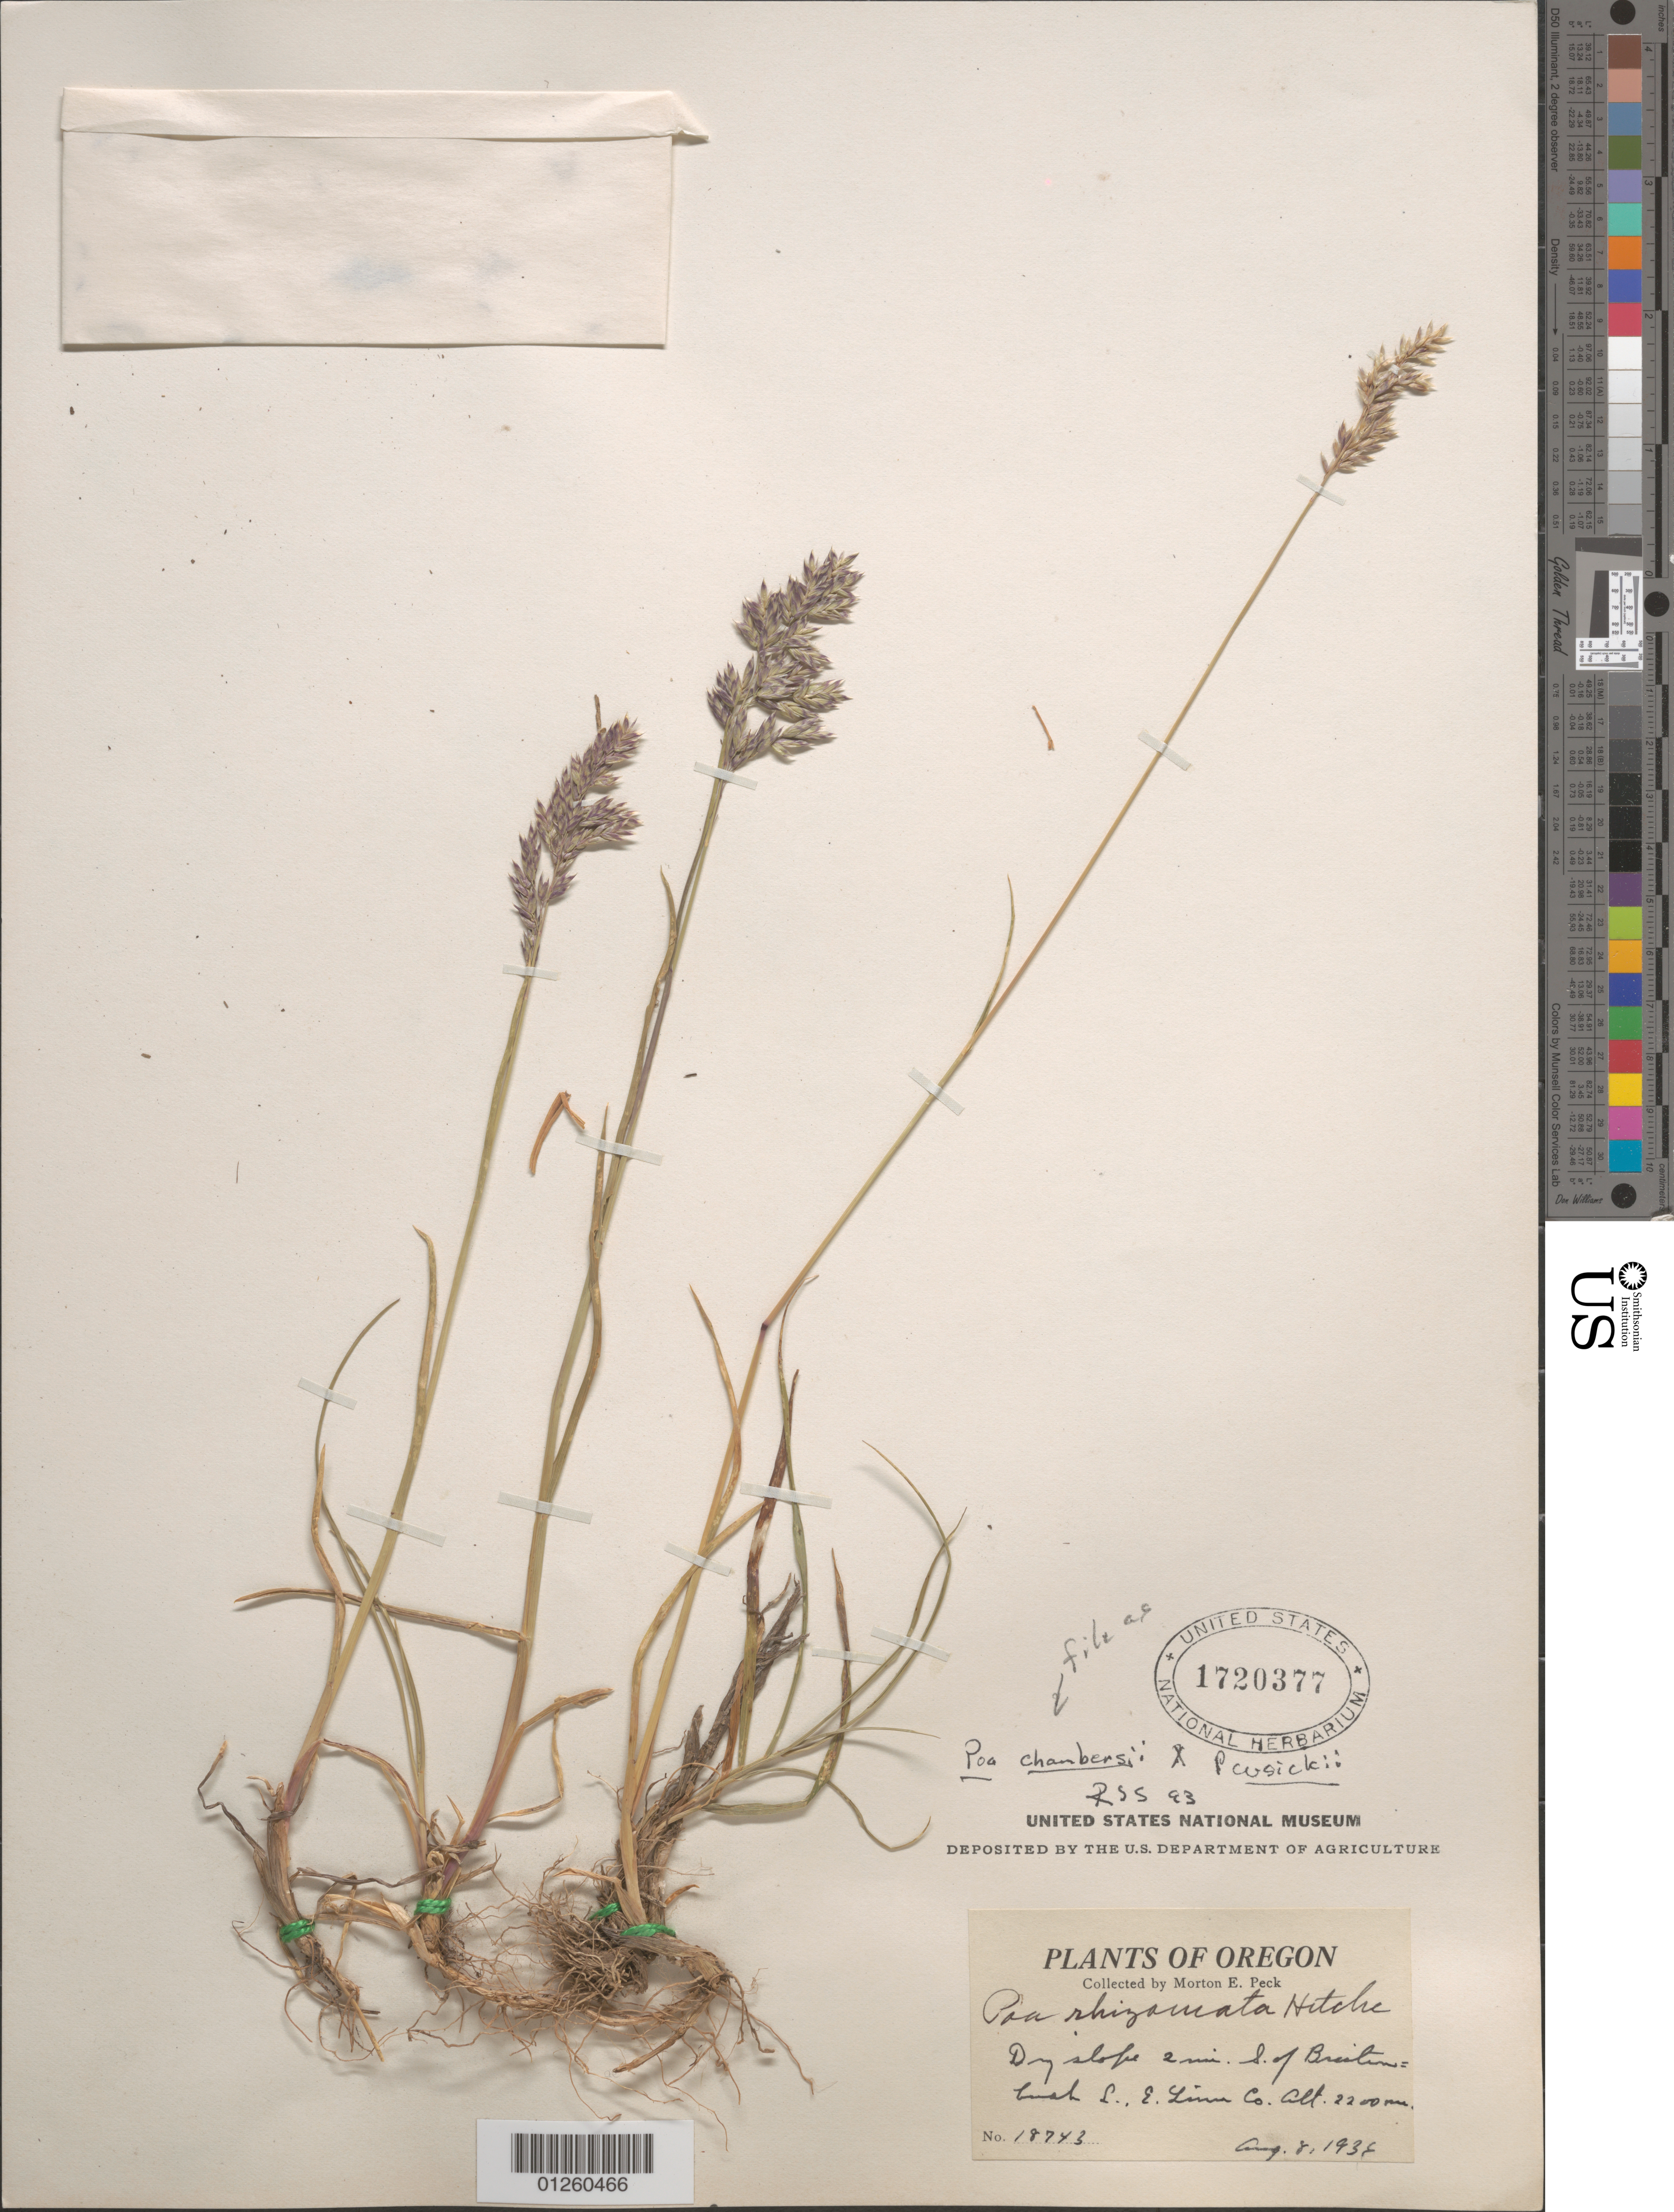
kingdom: Plantae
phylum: Tracheophyta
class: Liliopsida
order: Poales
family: Poaceae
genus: Poa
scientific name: Poa chambersii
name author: Soreng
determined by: Soreng, Robert J., Research Associate (BOT), Smithsonian Institution - National Museum of Natural History (UNITED STATES)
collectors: M. E. Peck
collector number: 18743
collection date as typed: Aug. 8, 1936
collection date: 1936-08-08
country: United States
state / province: Oregon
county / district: Linn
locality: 2 mi S of Breitonbush Lake, " E, Linn Co."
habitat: dry slope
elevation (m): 2200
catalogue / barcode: US 1720377